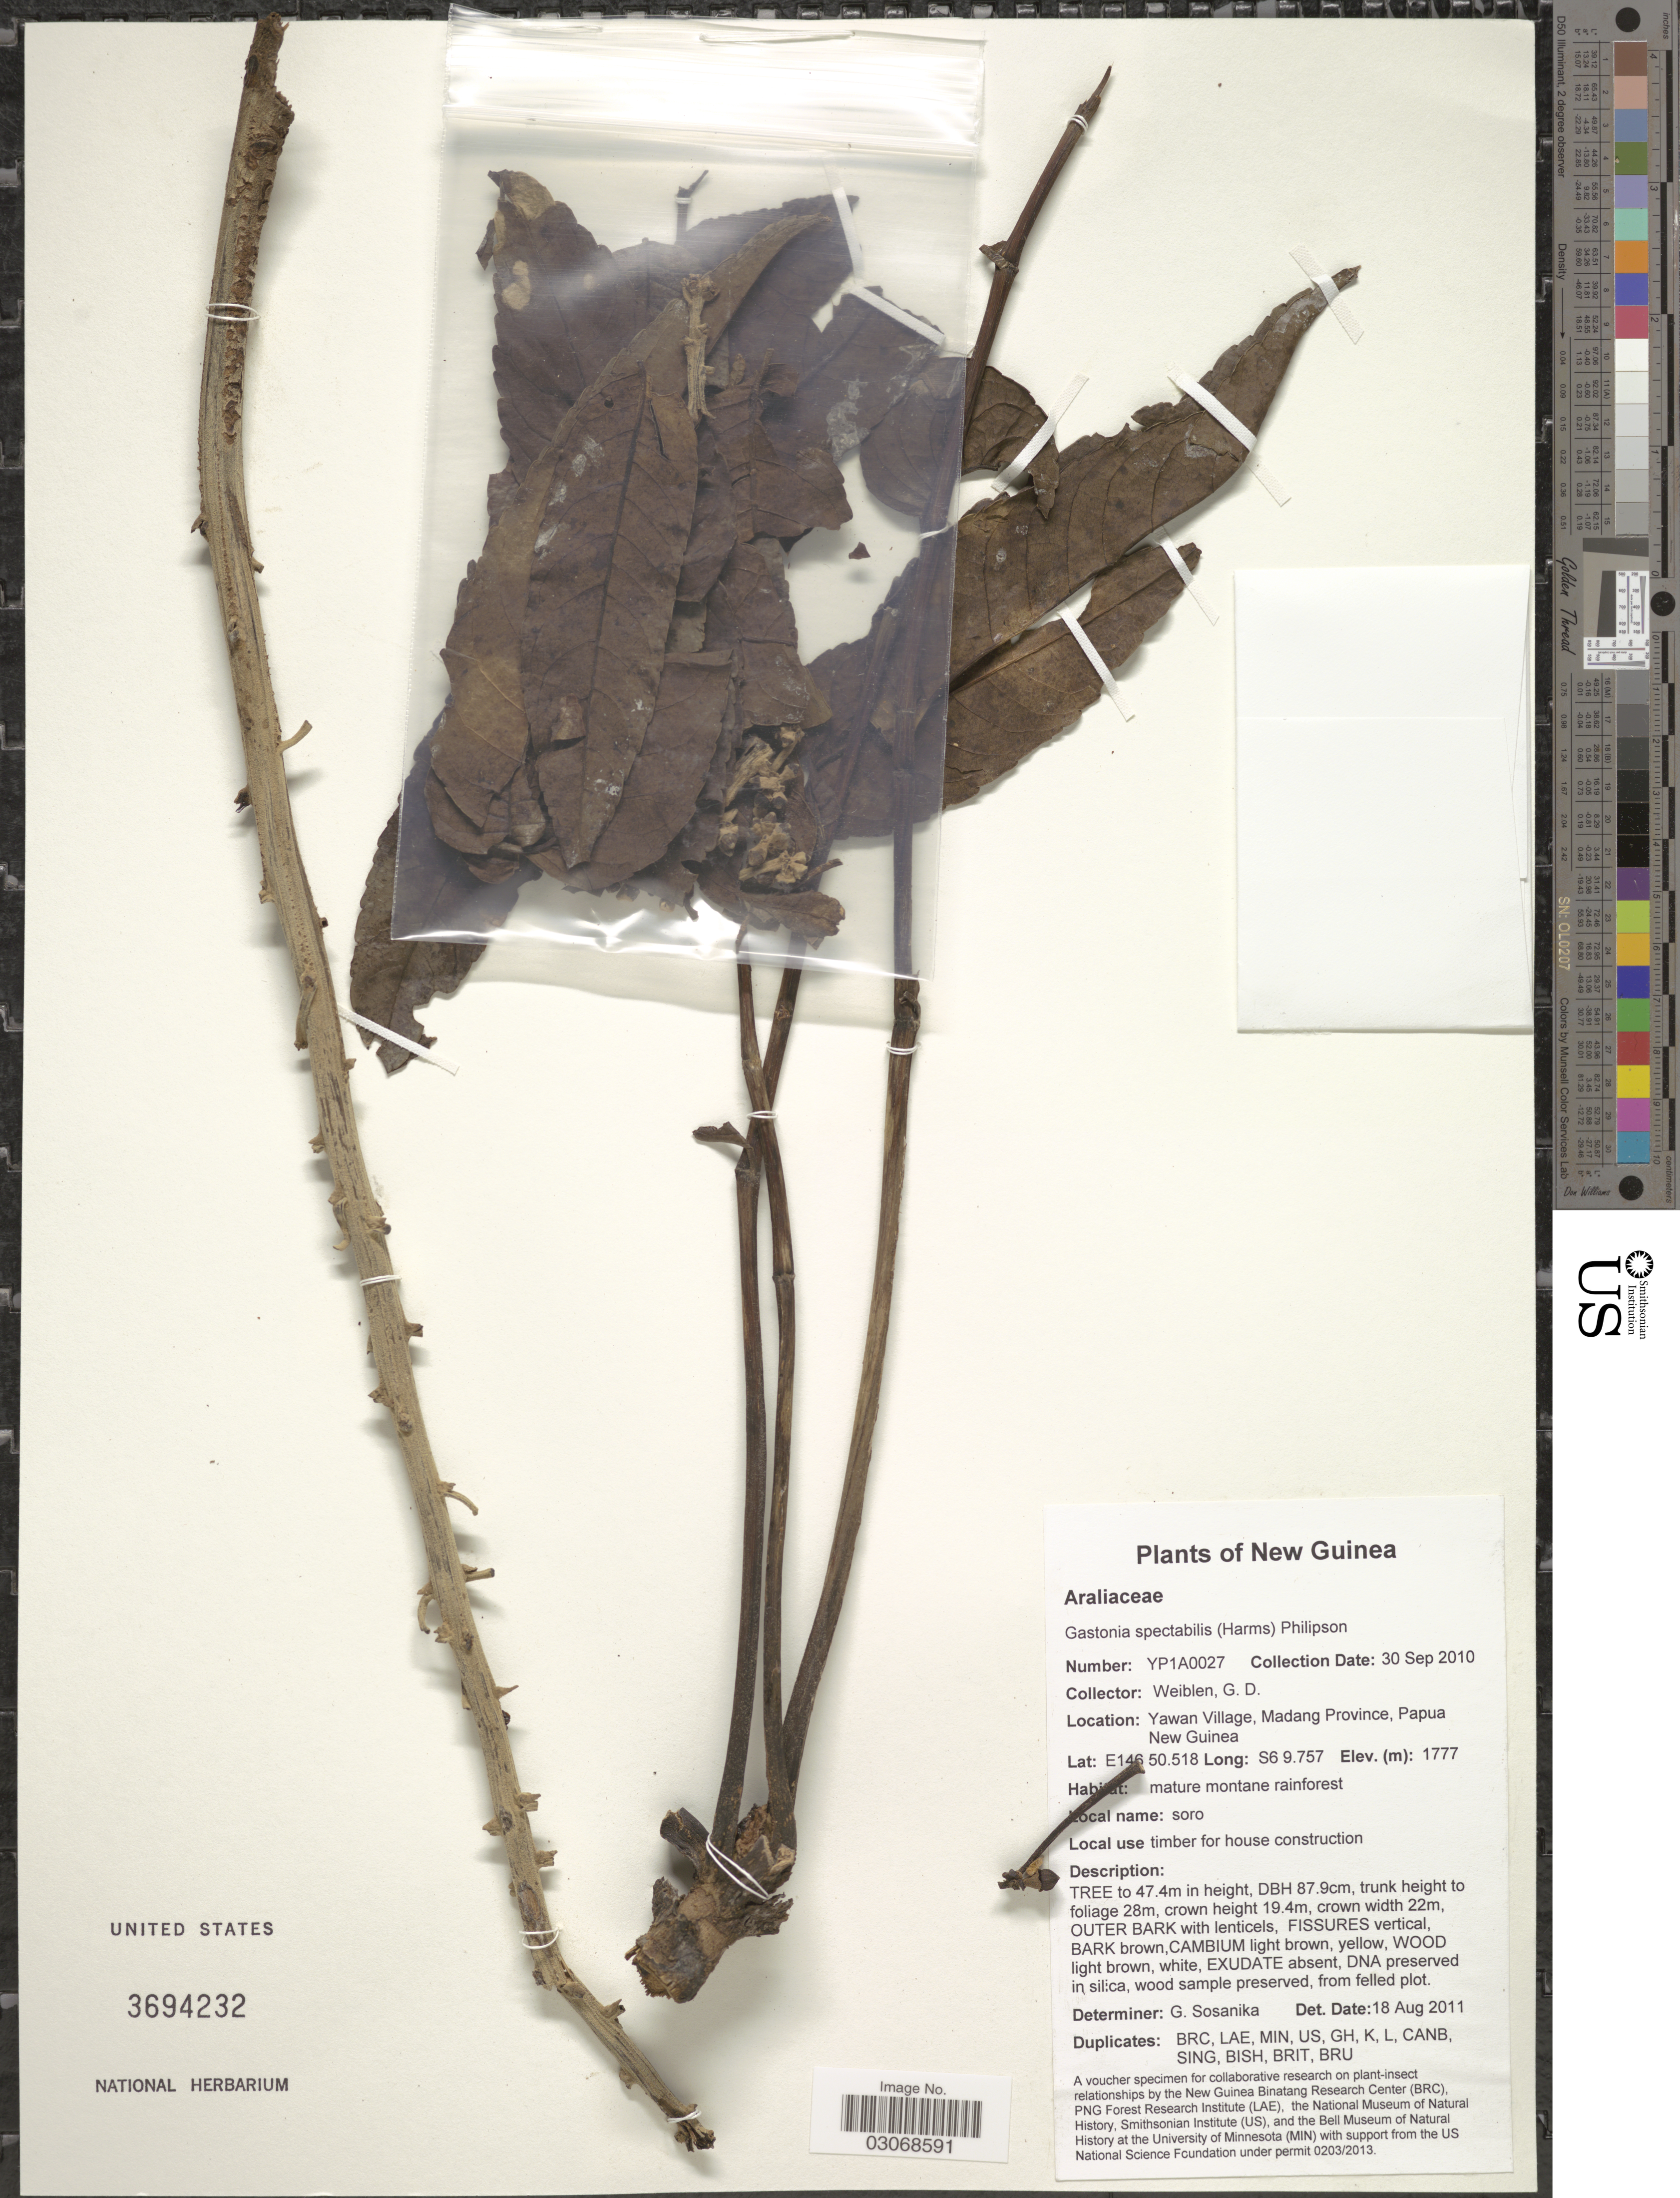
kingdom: Plantae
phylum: Tracheophyta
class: Magnoliopsida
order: Apiales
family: Araliaceae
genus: Gastonia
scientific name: Gastonia spectabilis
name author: (Harms) Philipson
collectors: G. D. Weiblen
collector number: YPIA0027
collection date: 2010-09-30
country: Papua New Guinea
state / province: Madang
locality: New Guinea, Yawan Village, Madang Province.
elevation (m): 1777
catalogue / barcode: US 3694232